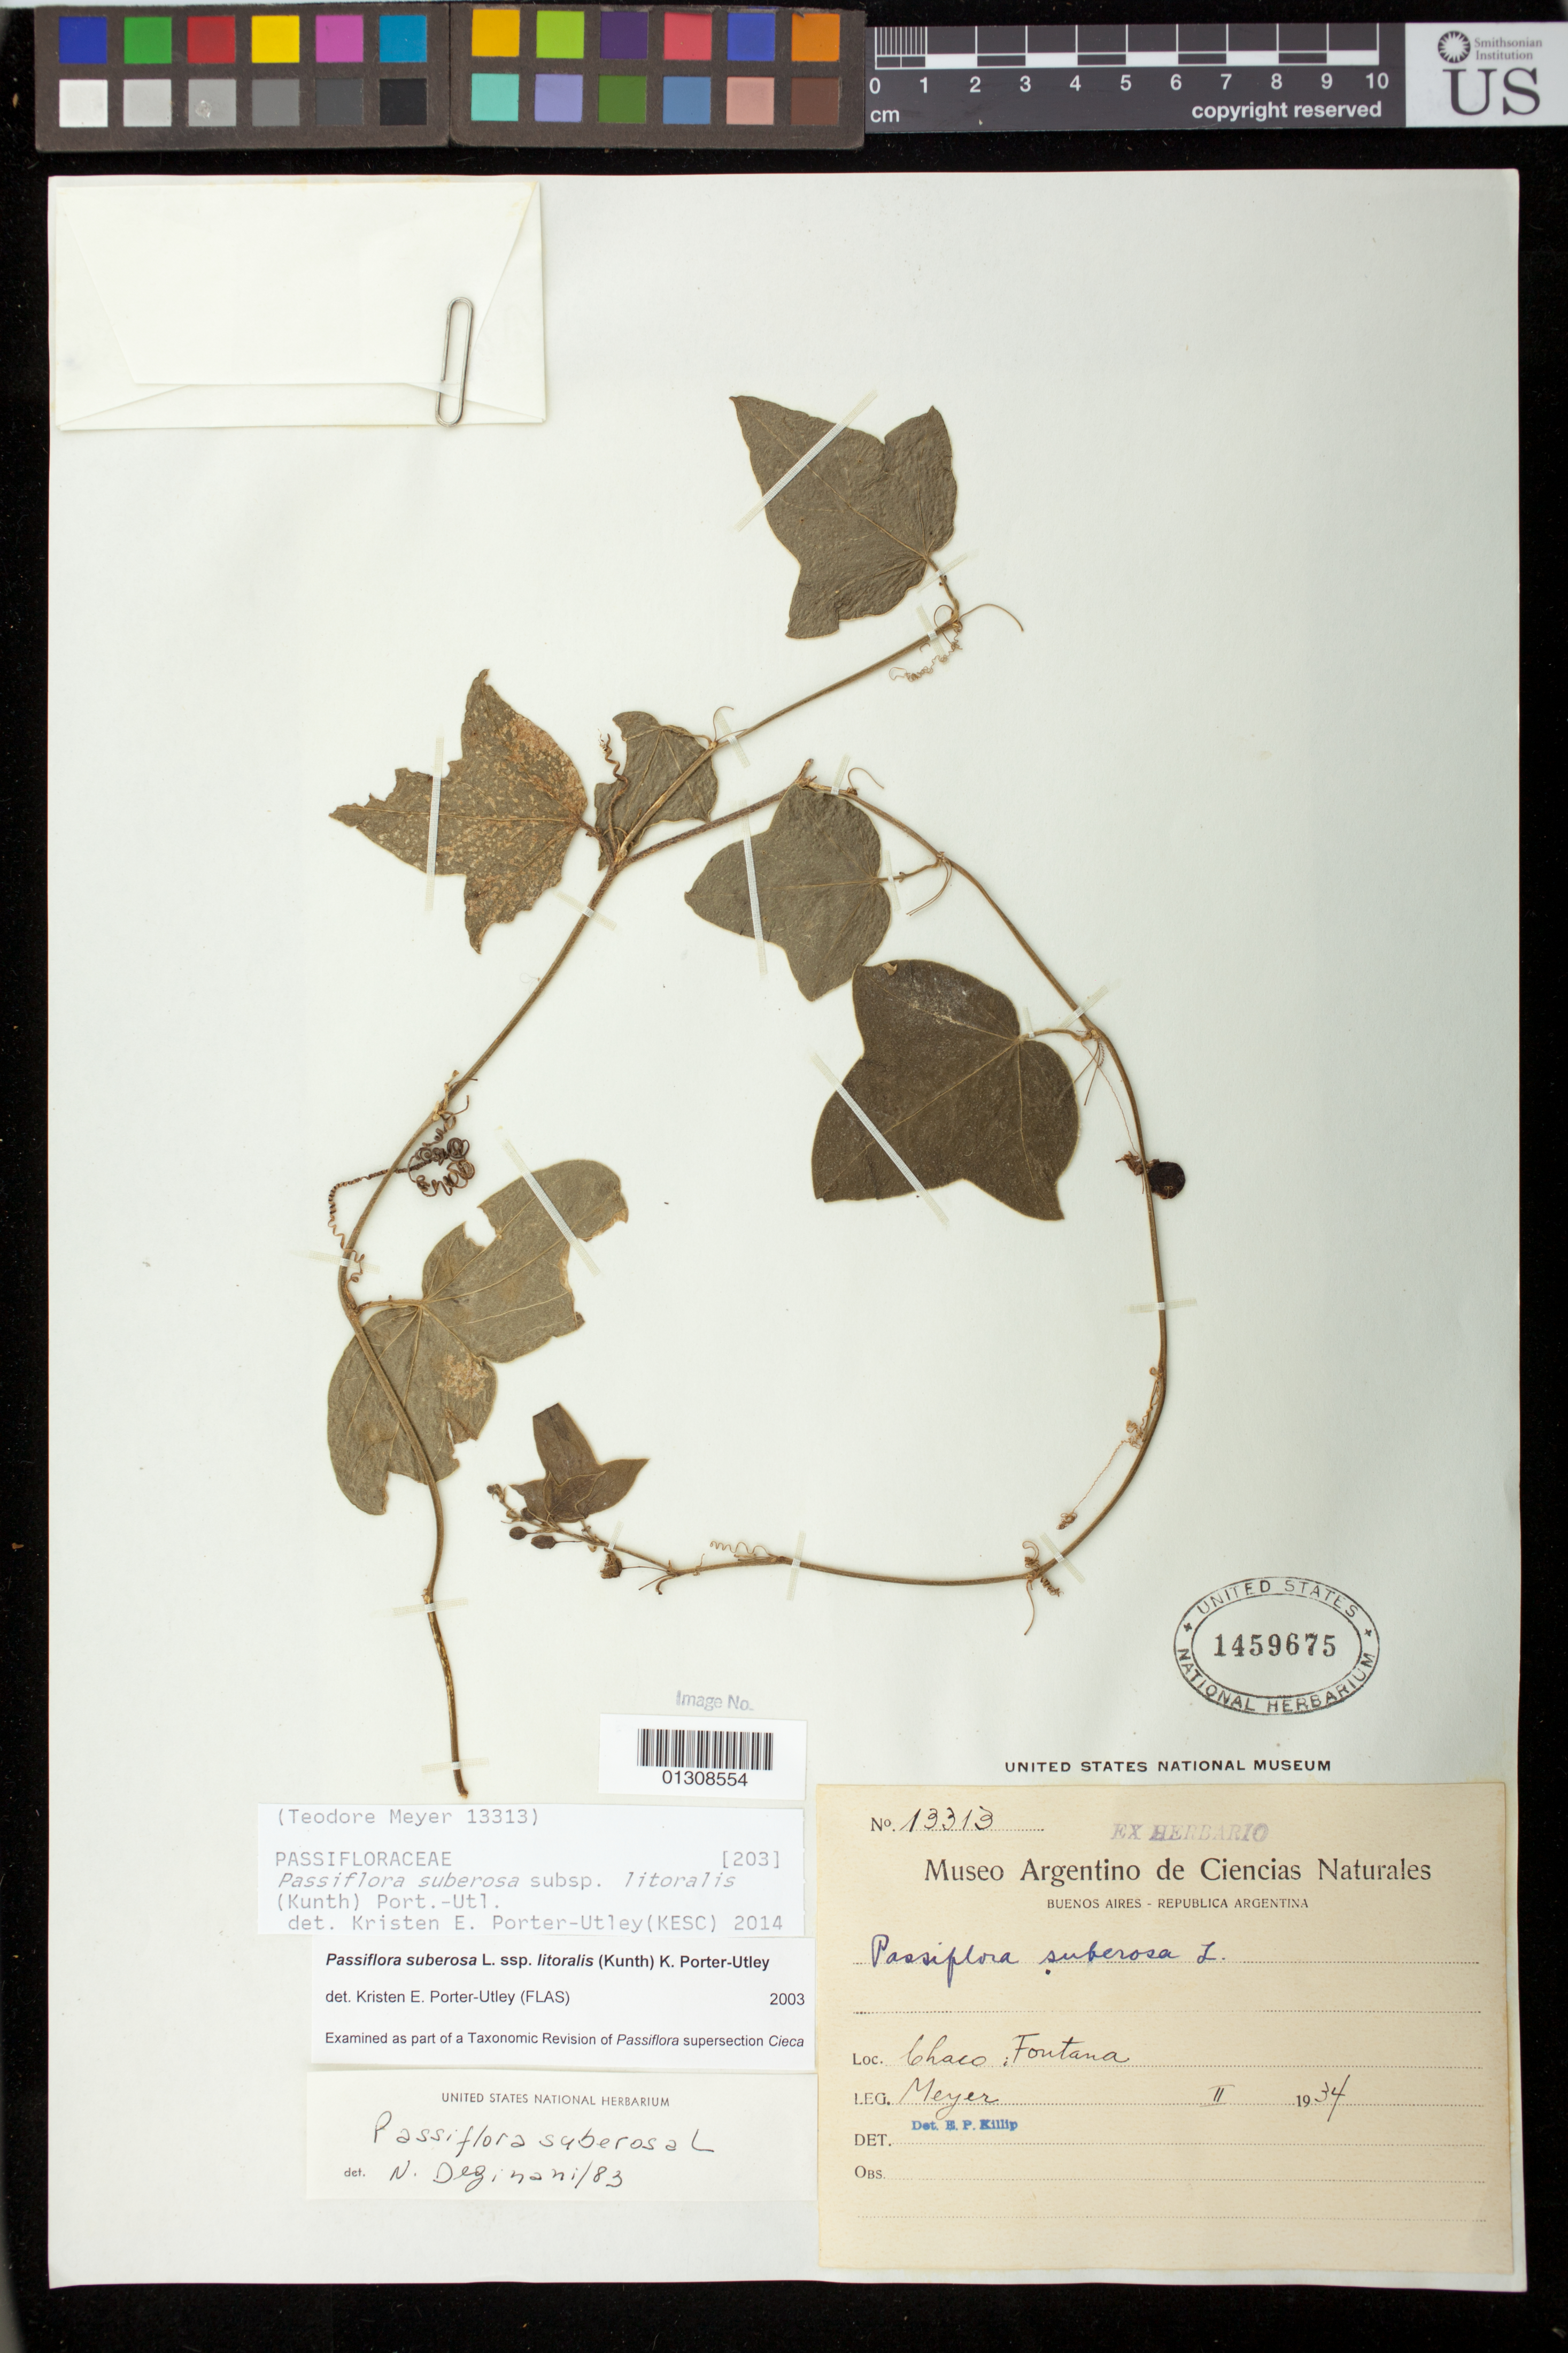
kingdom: Plantae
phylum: Tracheophyta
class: Magnoliopsida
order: Malpighiales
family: Passifloraceae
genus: Passiflora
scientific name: Passiflora suberosa subsp. litoralis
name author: (Kunth) Port.-Utl. et al.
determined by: Porter-Utley, K. E.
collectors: T. Meyer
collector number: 13313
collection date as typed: II 1934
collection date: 1934-02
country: Argentina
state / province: Chaco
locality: Fontana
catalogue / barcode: US 1459675